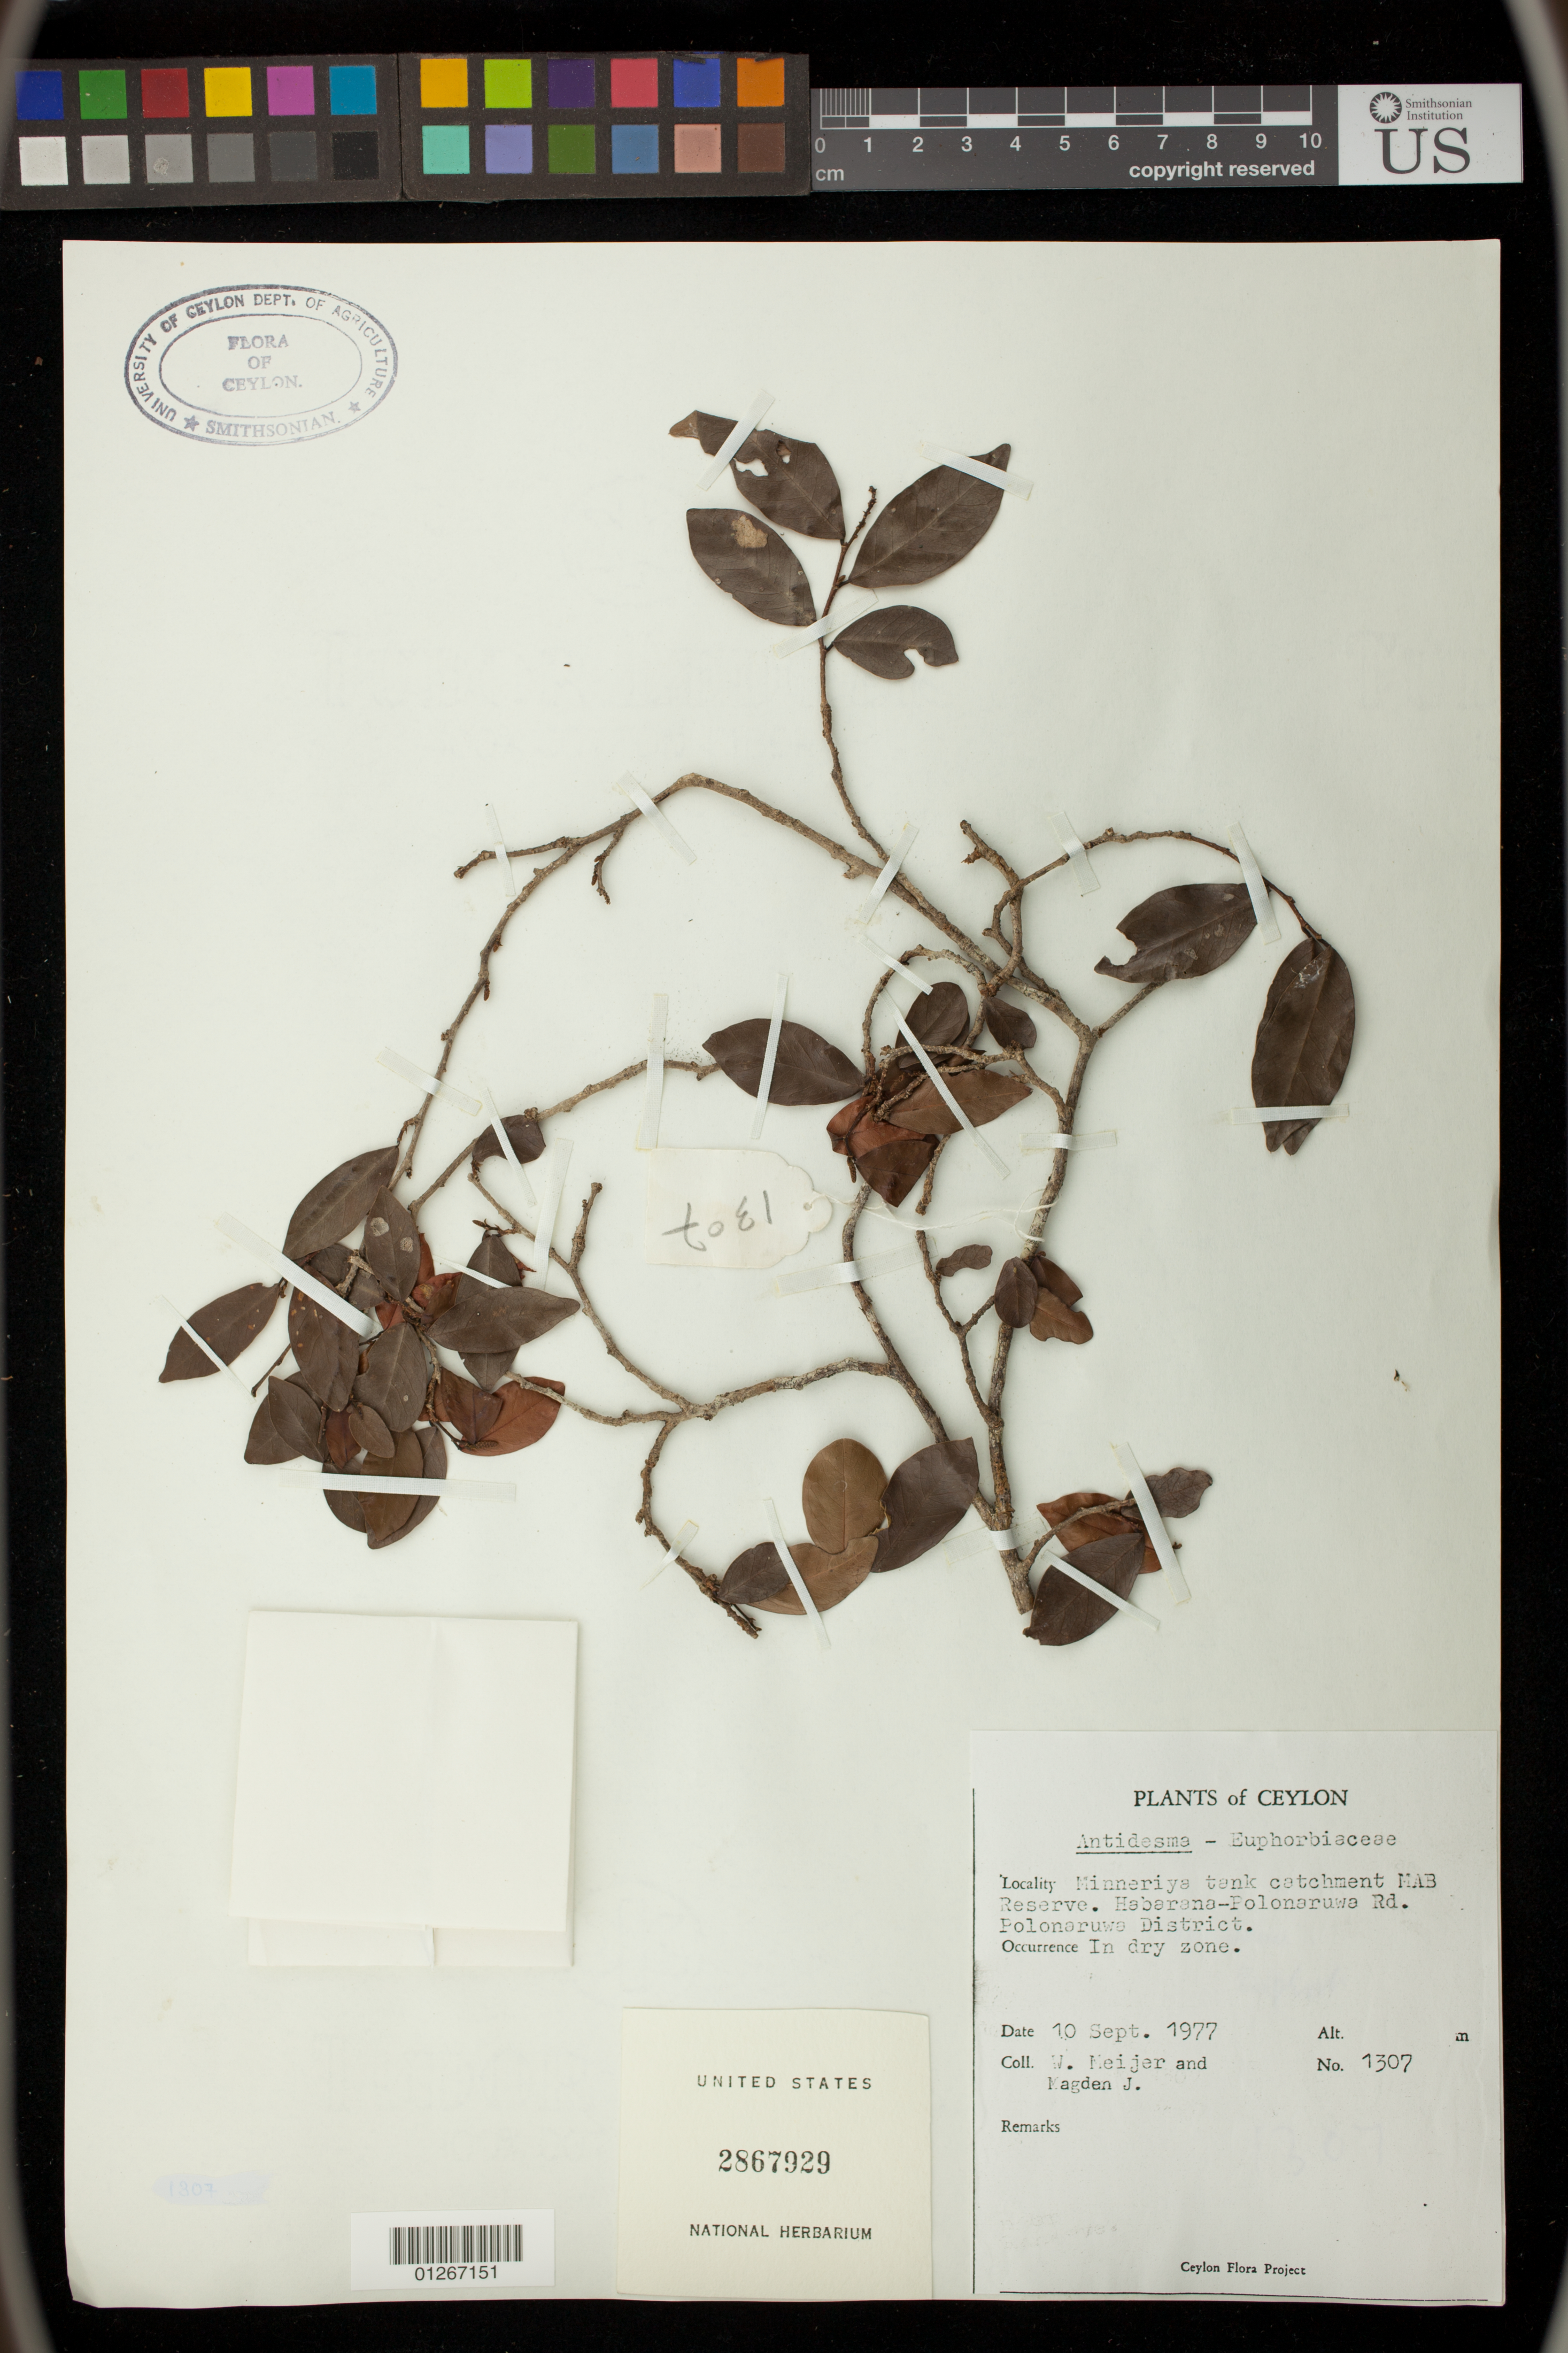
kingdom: Plantae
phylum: Tracheophyta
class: Magnoliopsida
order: Malpighiales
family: Phyllanthaceae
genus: Antidesma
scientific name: Antidesma sp.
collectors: W. Meijer & J. Magden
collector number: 1307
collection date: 1977-09-10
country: Sri Lanka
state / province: North Central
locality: Minneriya tank catchment MAB Reserve. Habarana-Polonaruwa Rd. Polonaruwa District.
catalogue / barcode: US 2867929